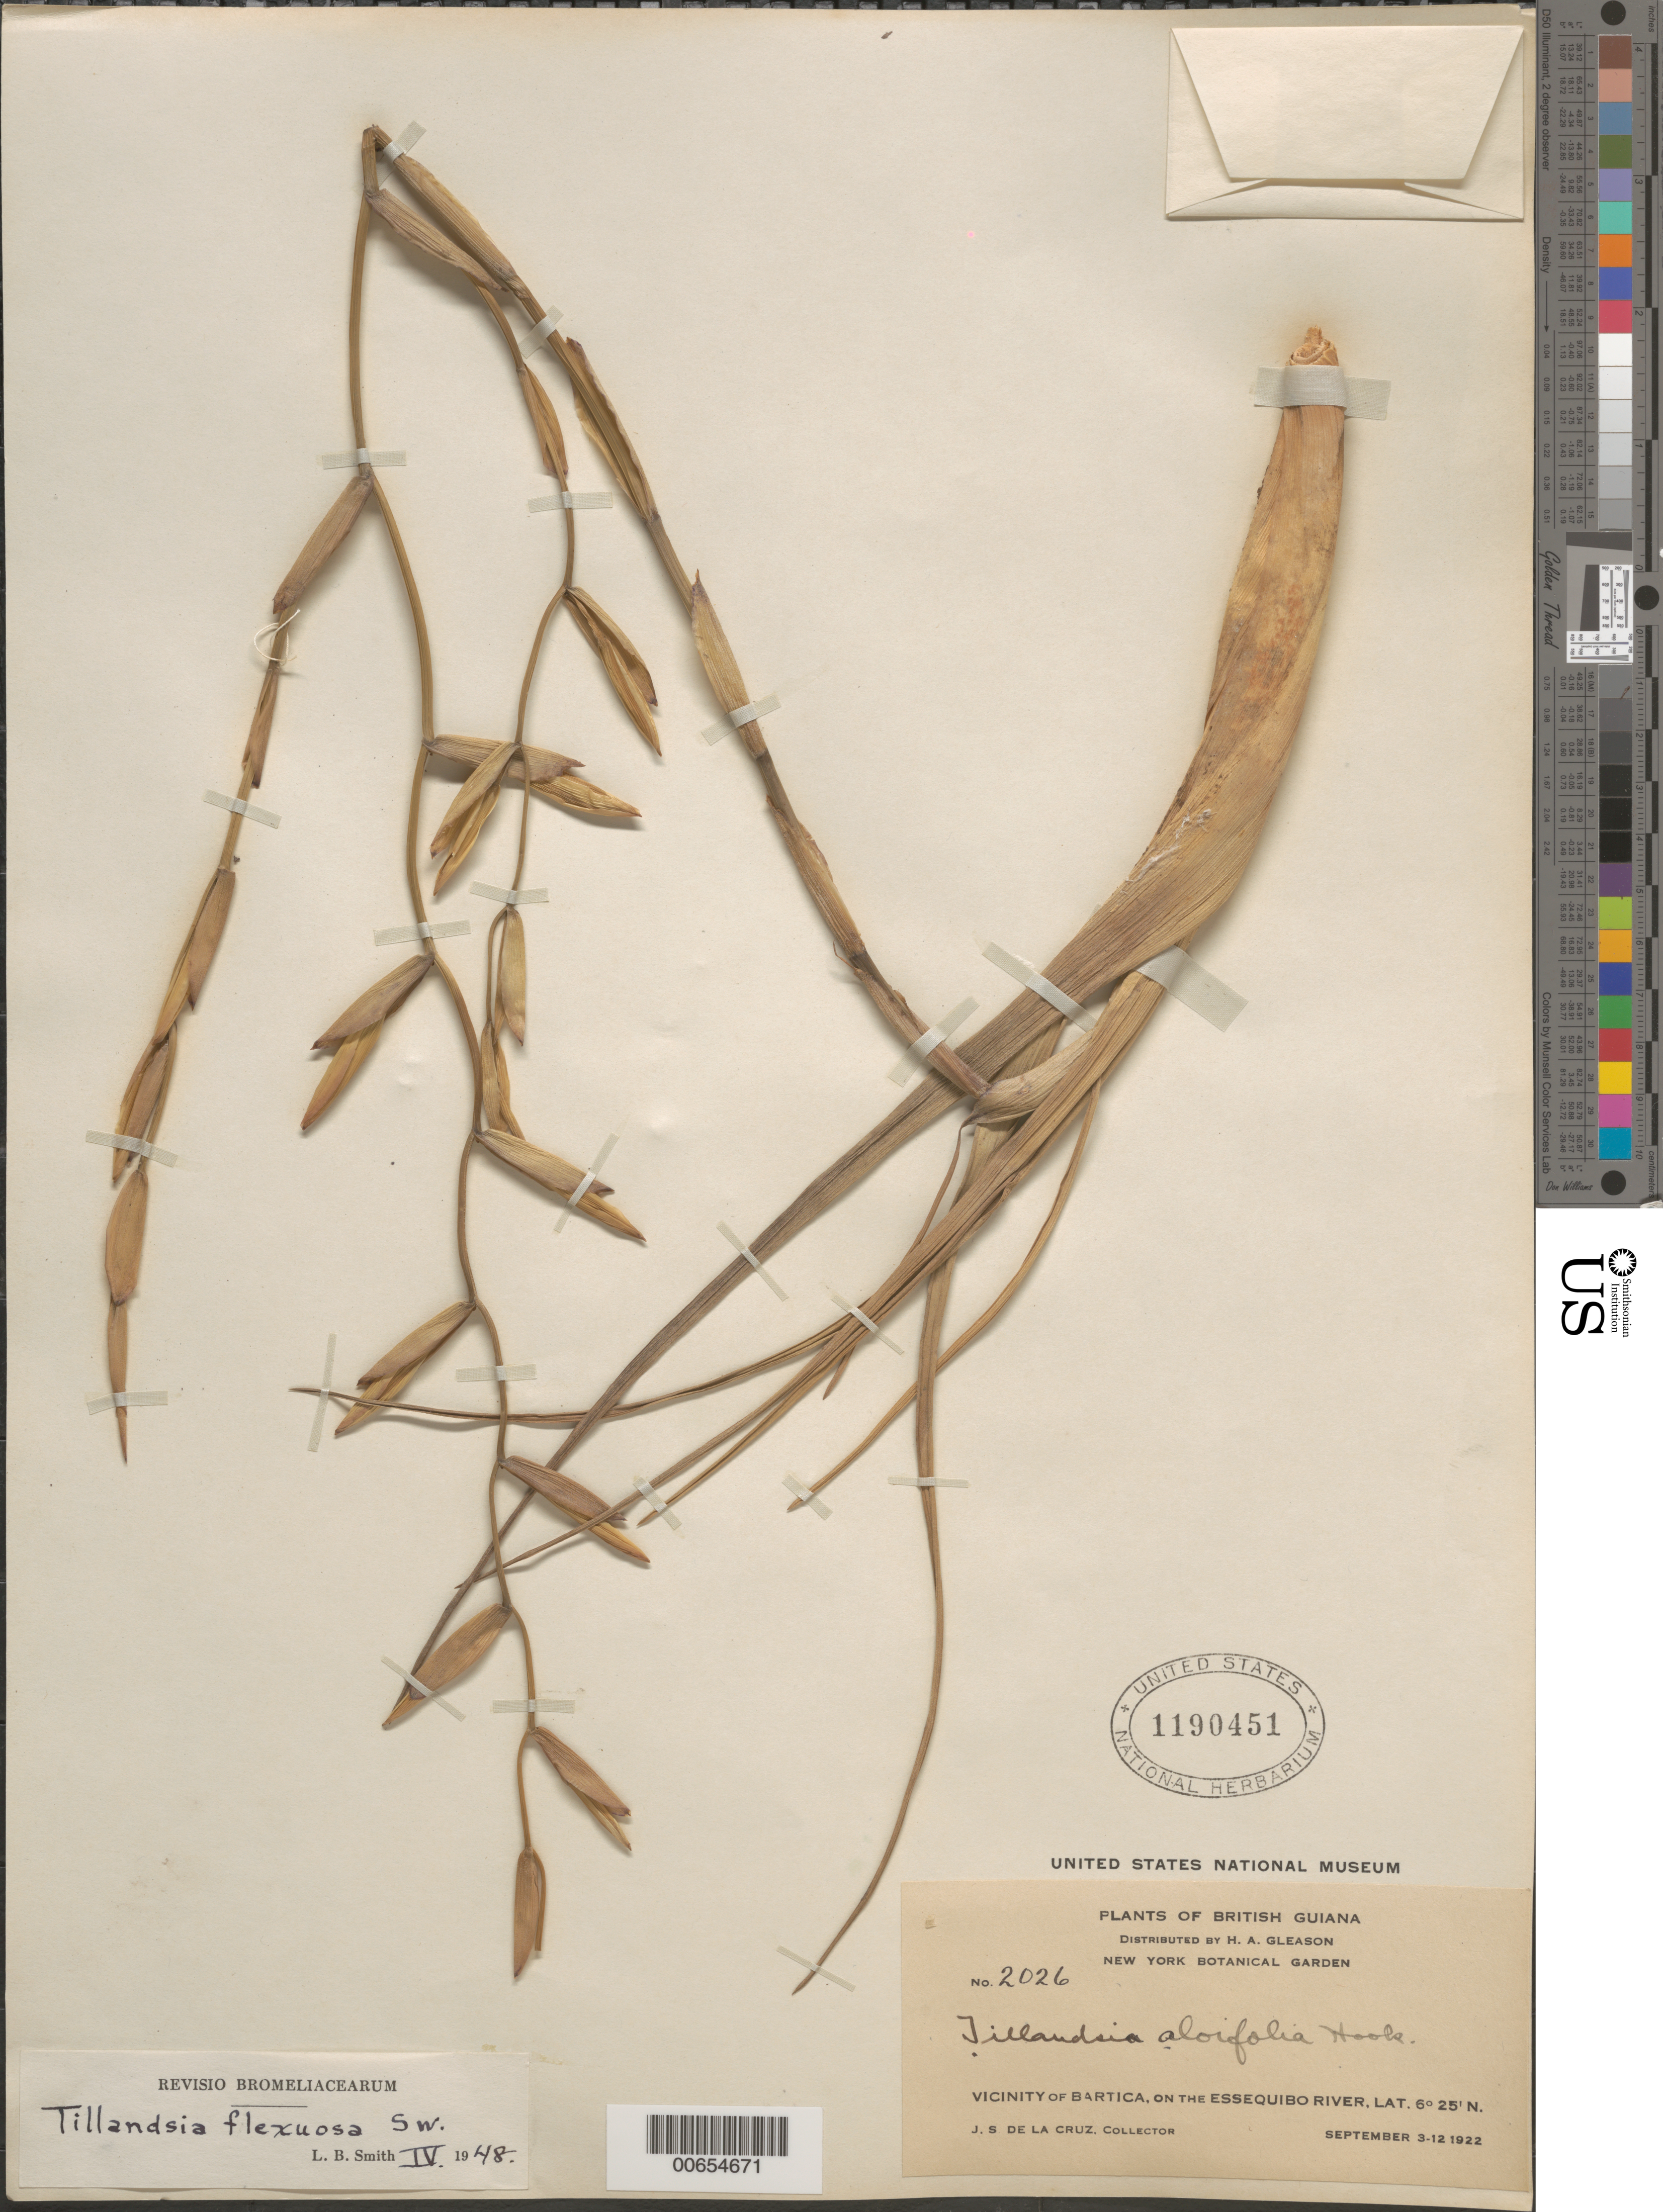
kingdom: Plantae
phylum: Tracheophyta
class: Liliopsida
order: Poales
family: Bromeliaceae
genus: Tillandsia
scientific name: Tillandsia flexuosa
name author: Sw.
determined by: Smith, Lyman B., (US), NMNH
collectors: J. S. de la Cruz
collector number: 2026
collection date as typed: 3-Sep-22 to 12-Sep-22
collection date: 1922-09-03/1922-09-12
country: Guyana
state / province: Cuyuni-Mazaruni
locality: Bartica, vic., on the Essequibo River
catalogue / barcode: US 1190451